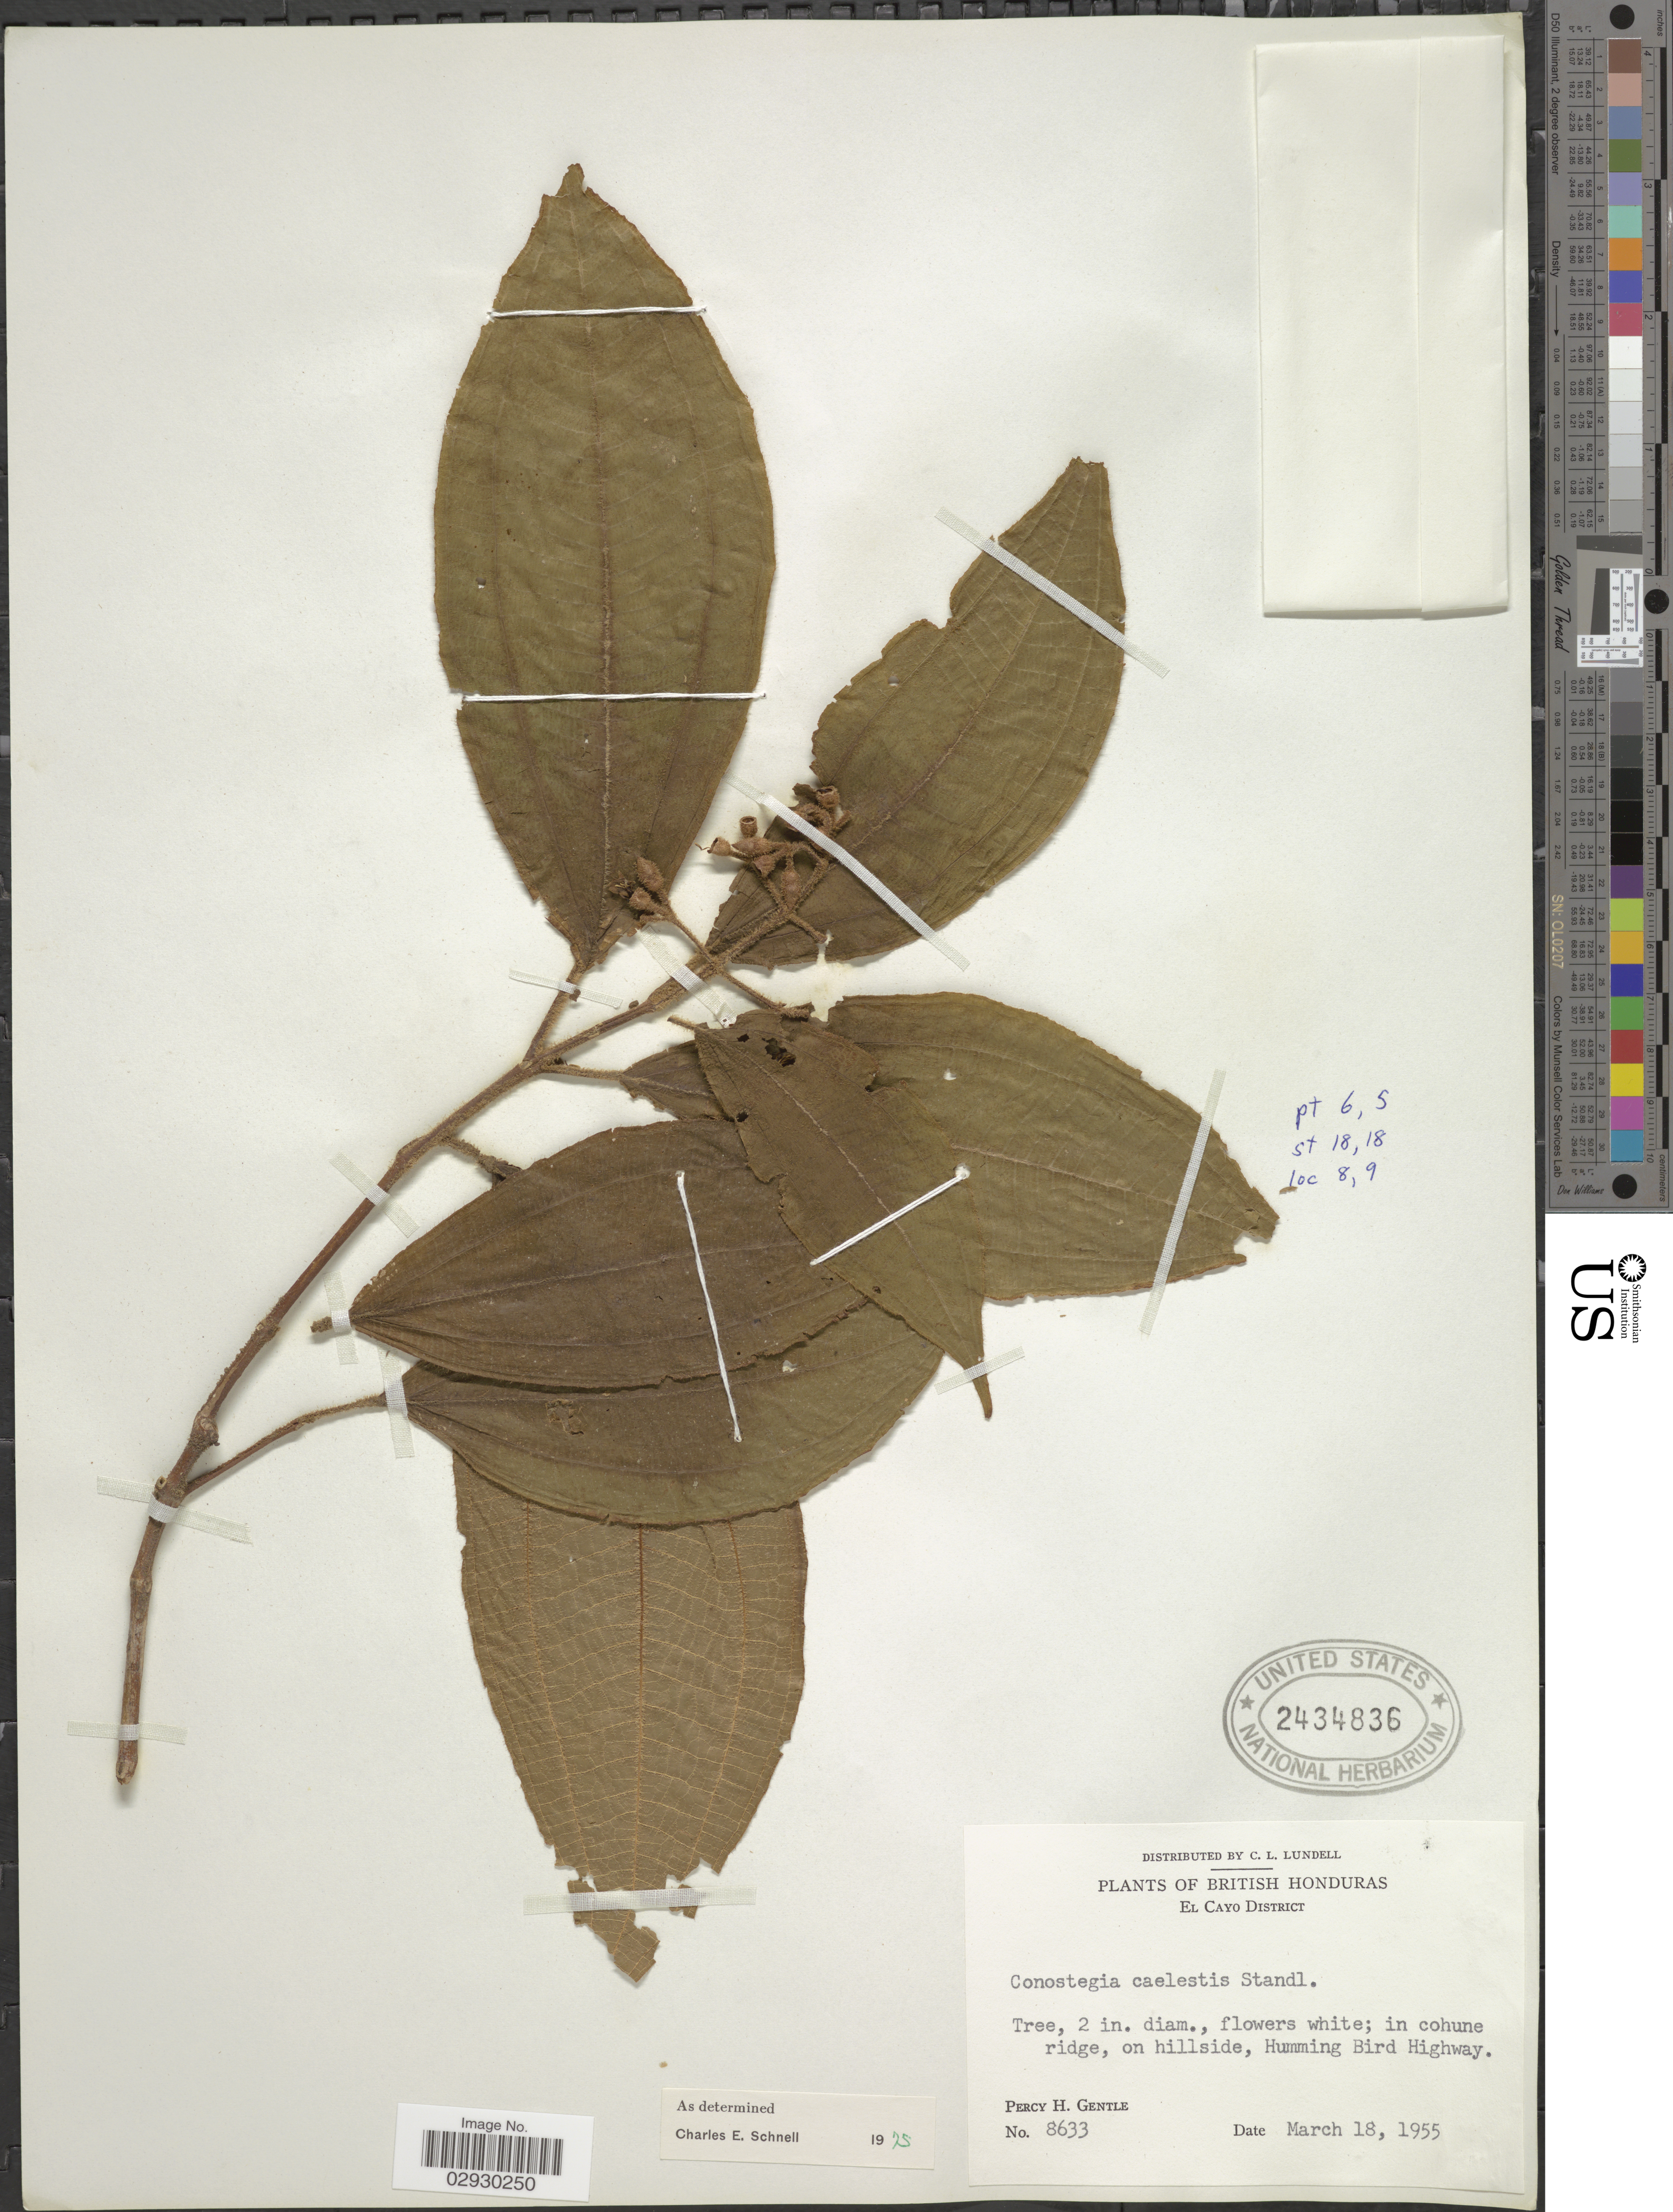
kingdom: Plantae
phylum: Tracheophyta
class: Magnoliopsida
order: Myrtales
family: Melastomataceae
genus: Conostegia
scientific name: Conostegia caelestis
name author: Standl.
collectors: P. H. Gentle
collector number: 8633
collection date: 1955-03-18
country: Belize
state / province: Cayo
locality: British Honduras. El Cayo District. In cohune ridge, on hillside, Humming Bird Highway.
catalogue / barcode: US 2434836